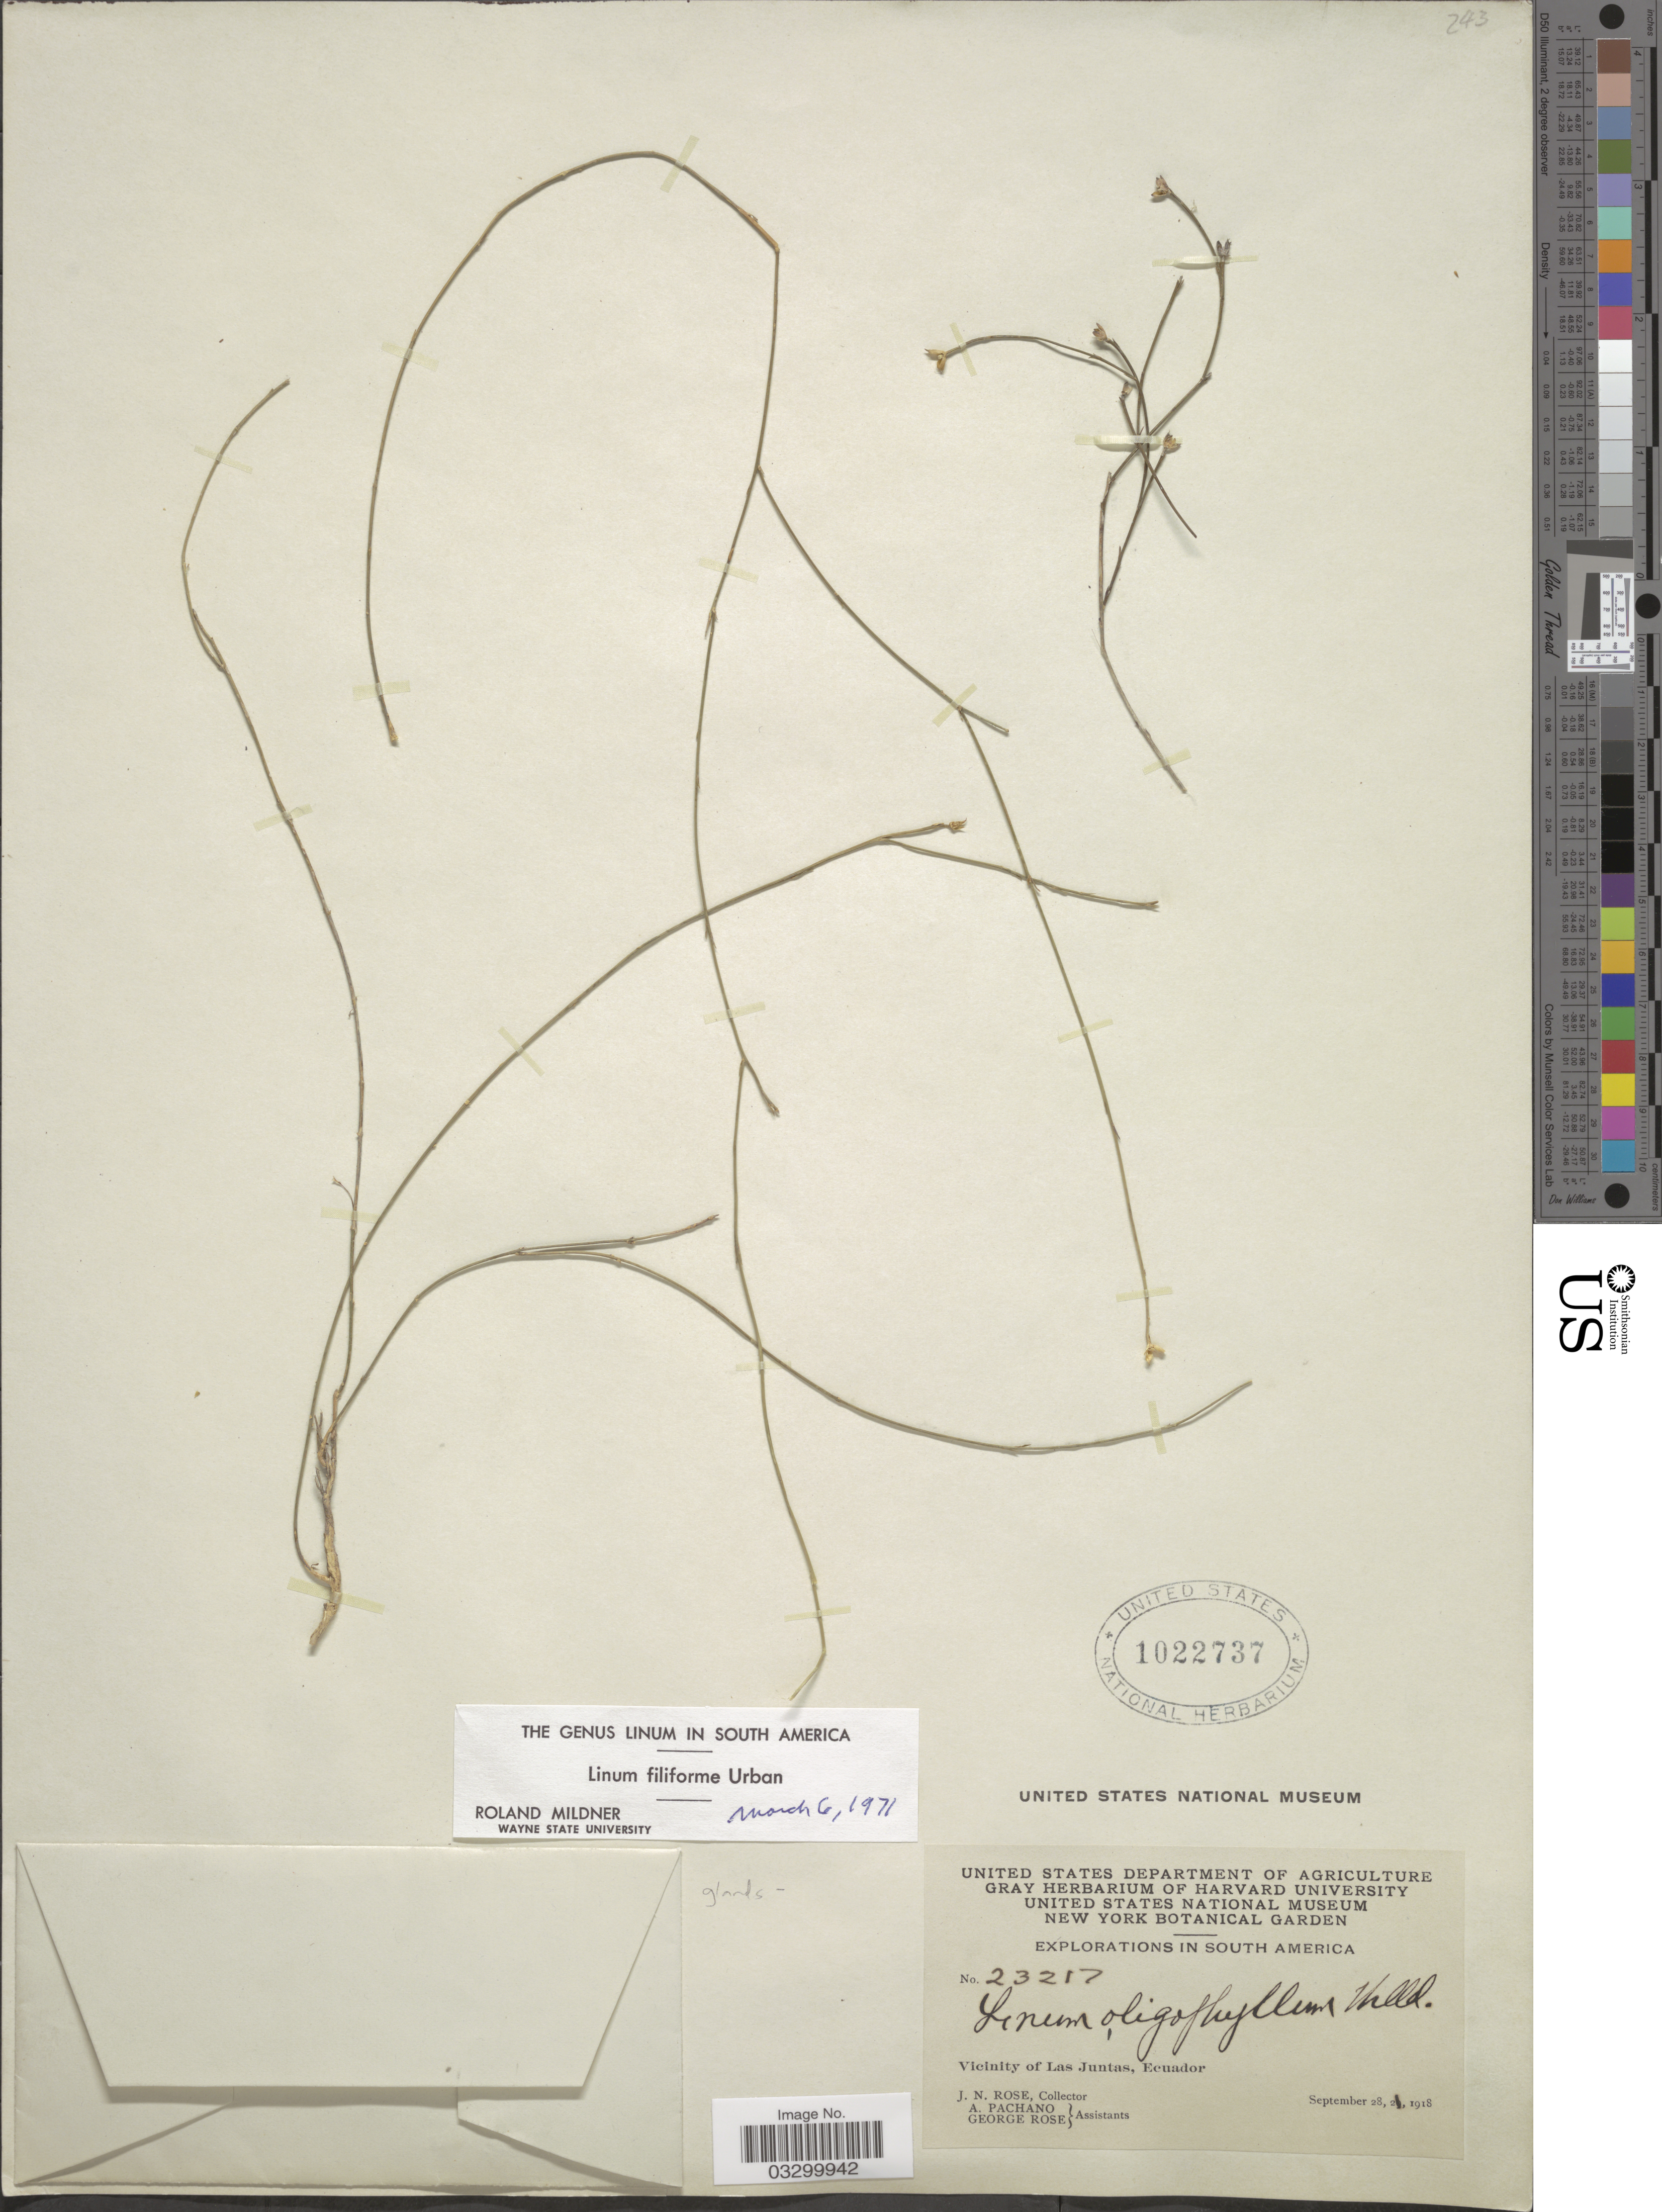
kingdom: Plantae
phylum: Tracheophyta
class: Magnoliopsida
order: Malpighiales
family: Linaceae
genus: Linum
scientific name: Linum filiforme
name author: Urb.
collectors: J. N. Rose, A. Pachano & G. Rose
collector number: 23217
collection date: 1918-09-28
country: Ecuador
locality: Vicinity of Las Juntas.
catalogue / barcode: US 1022737